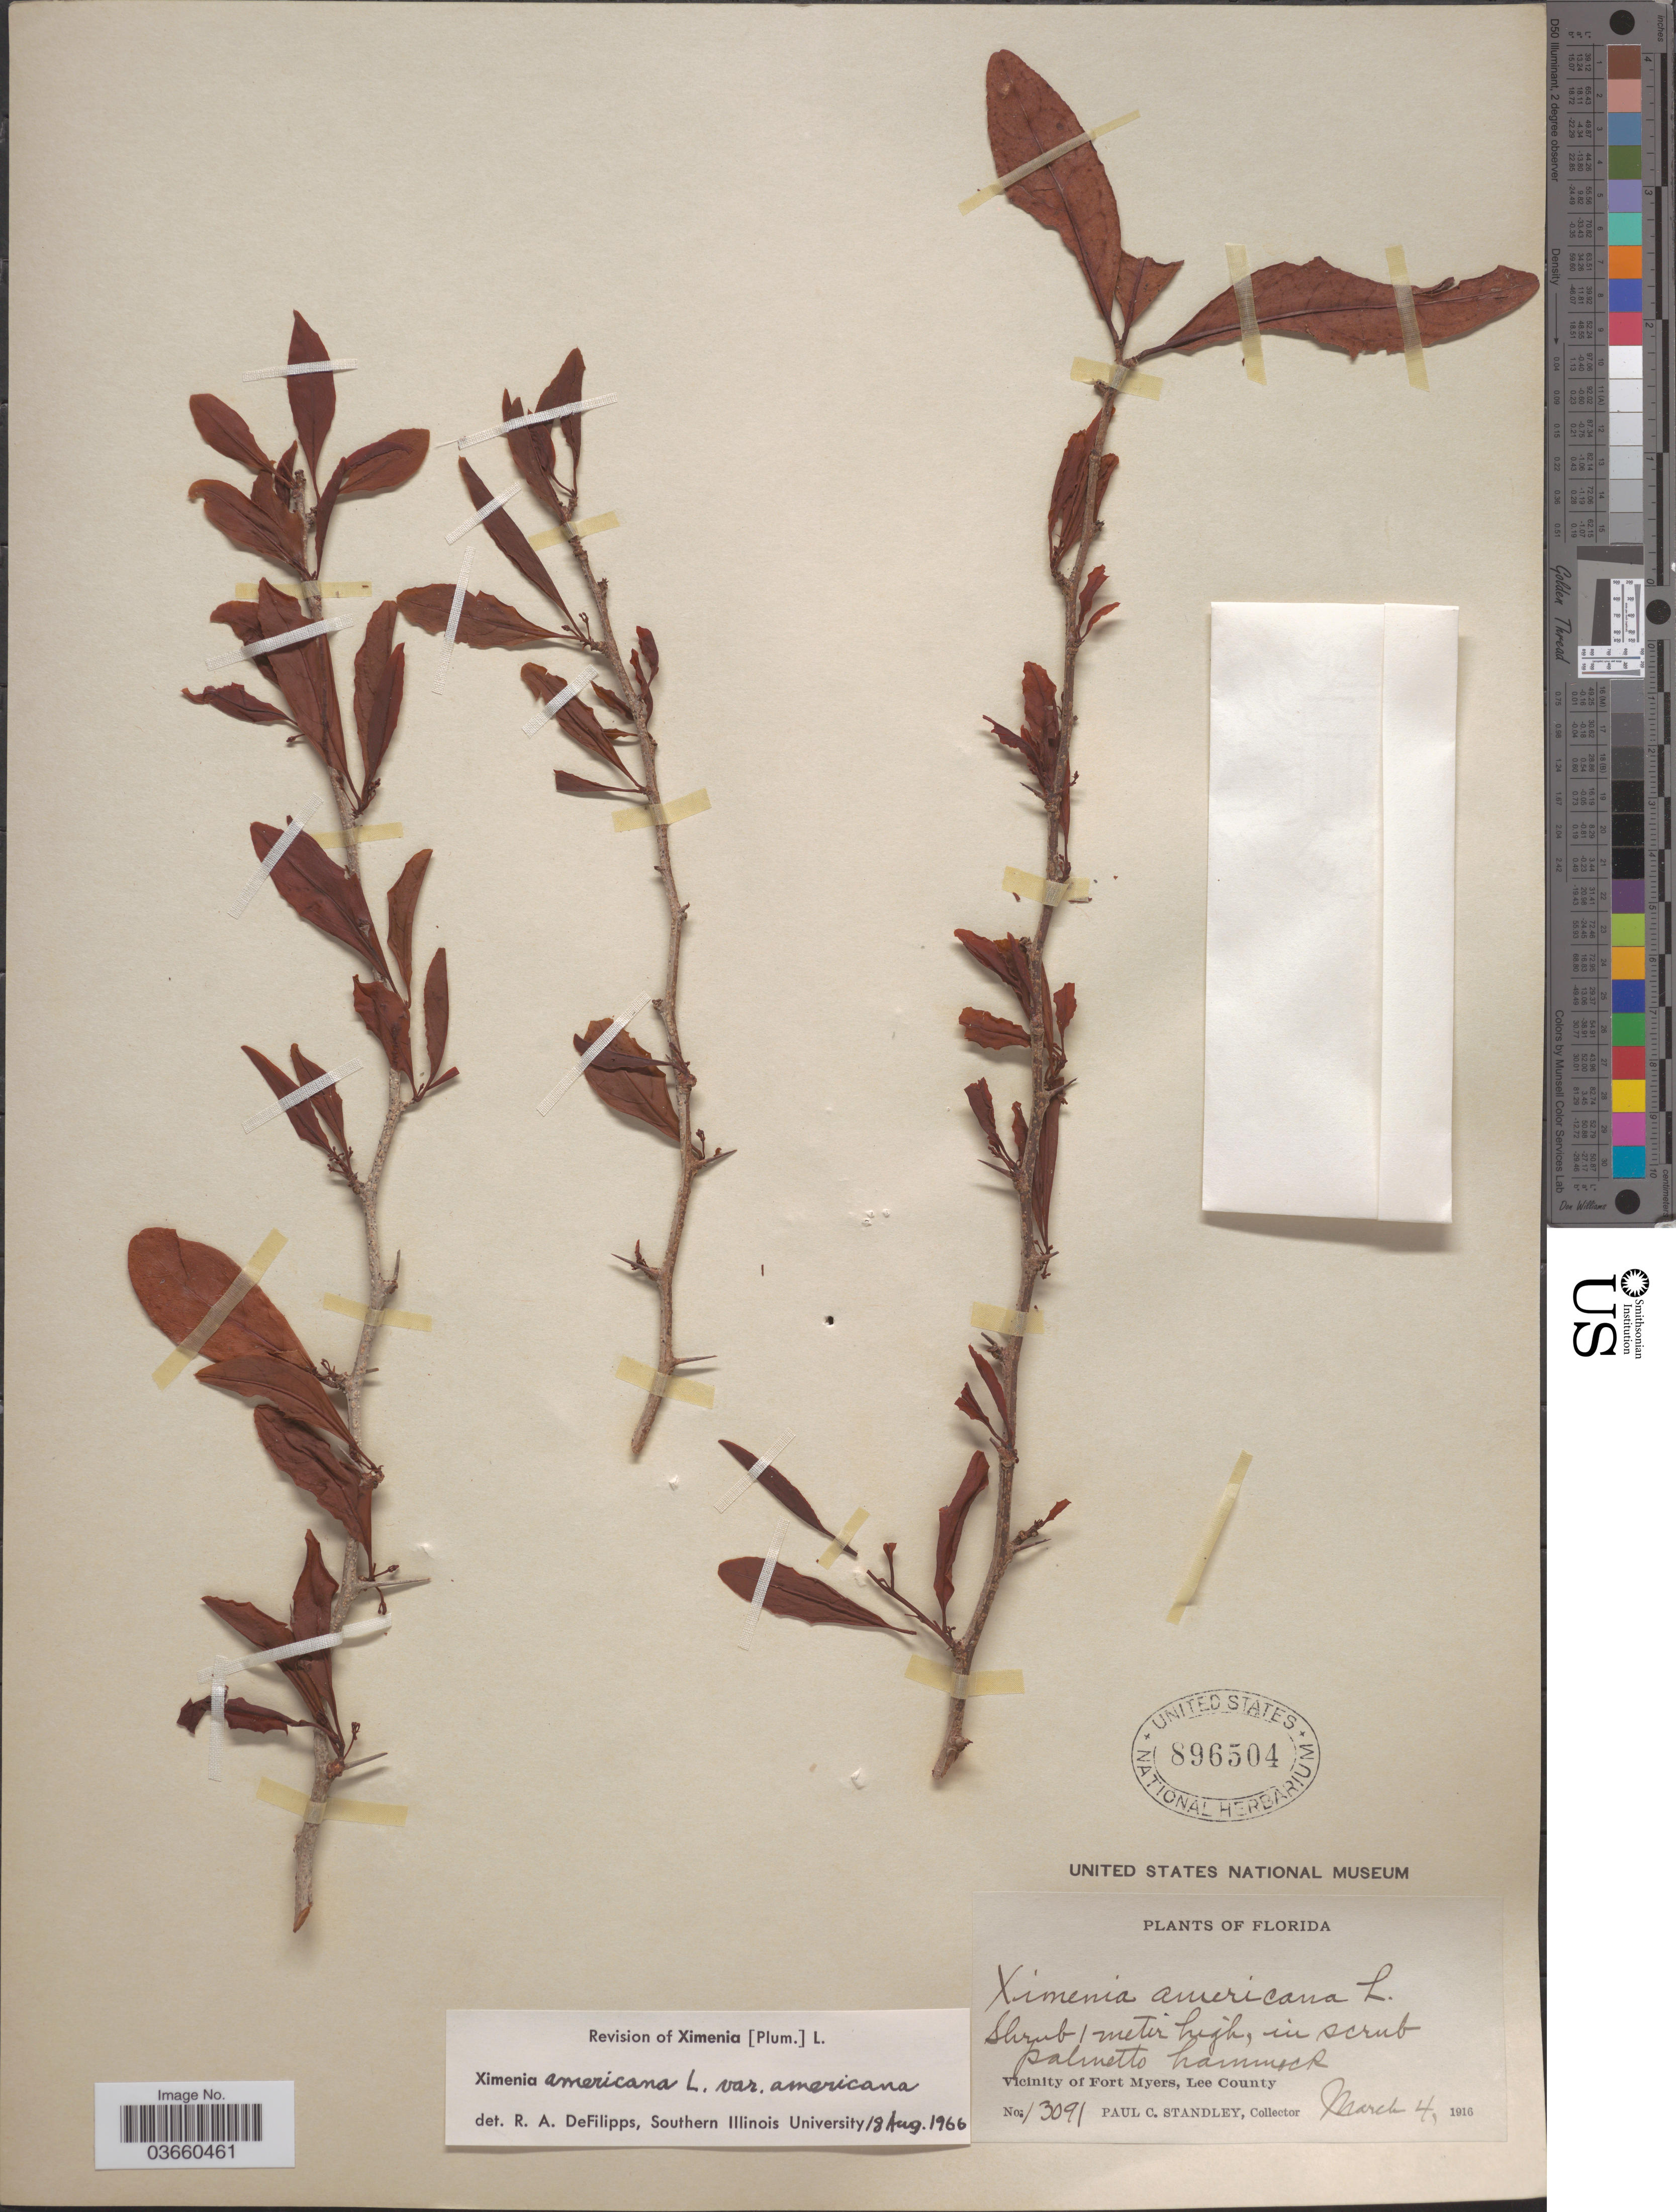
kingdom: Plantae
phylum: Tracheophyta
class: Magnoliopsida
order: Santalales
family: Ximeniaceae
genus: Ximenia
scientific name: Ximenia americana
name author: L.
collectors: P. C. Standley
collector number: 13091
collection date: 1916-03-04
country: United States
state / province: Florida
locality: Vicinity of Fort Myers, Lee County.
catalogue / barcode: US 896504